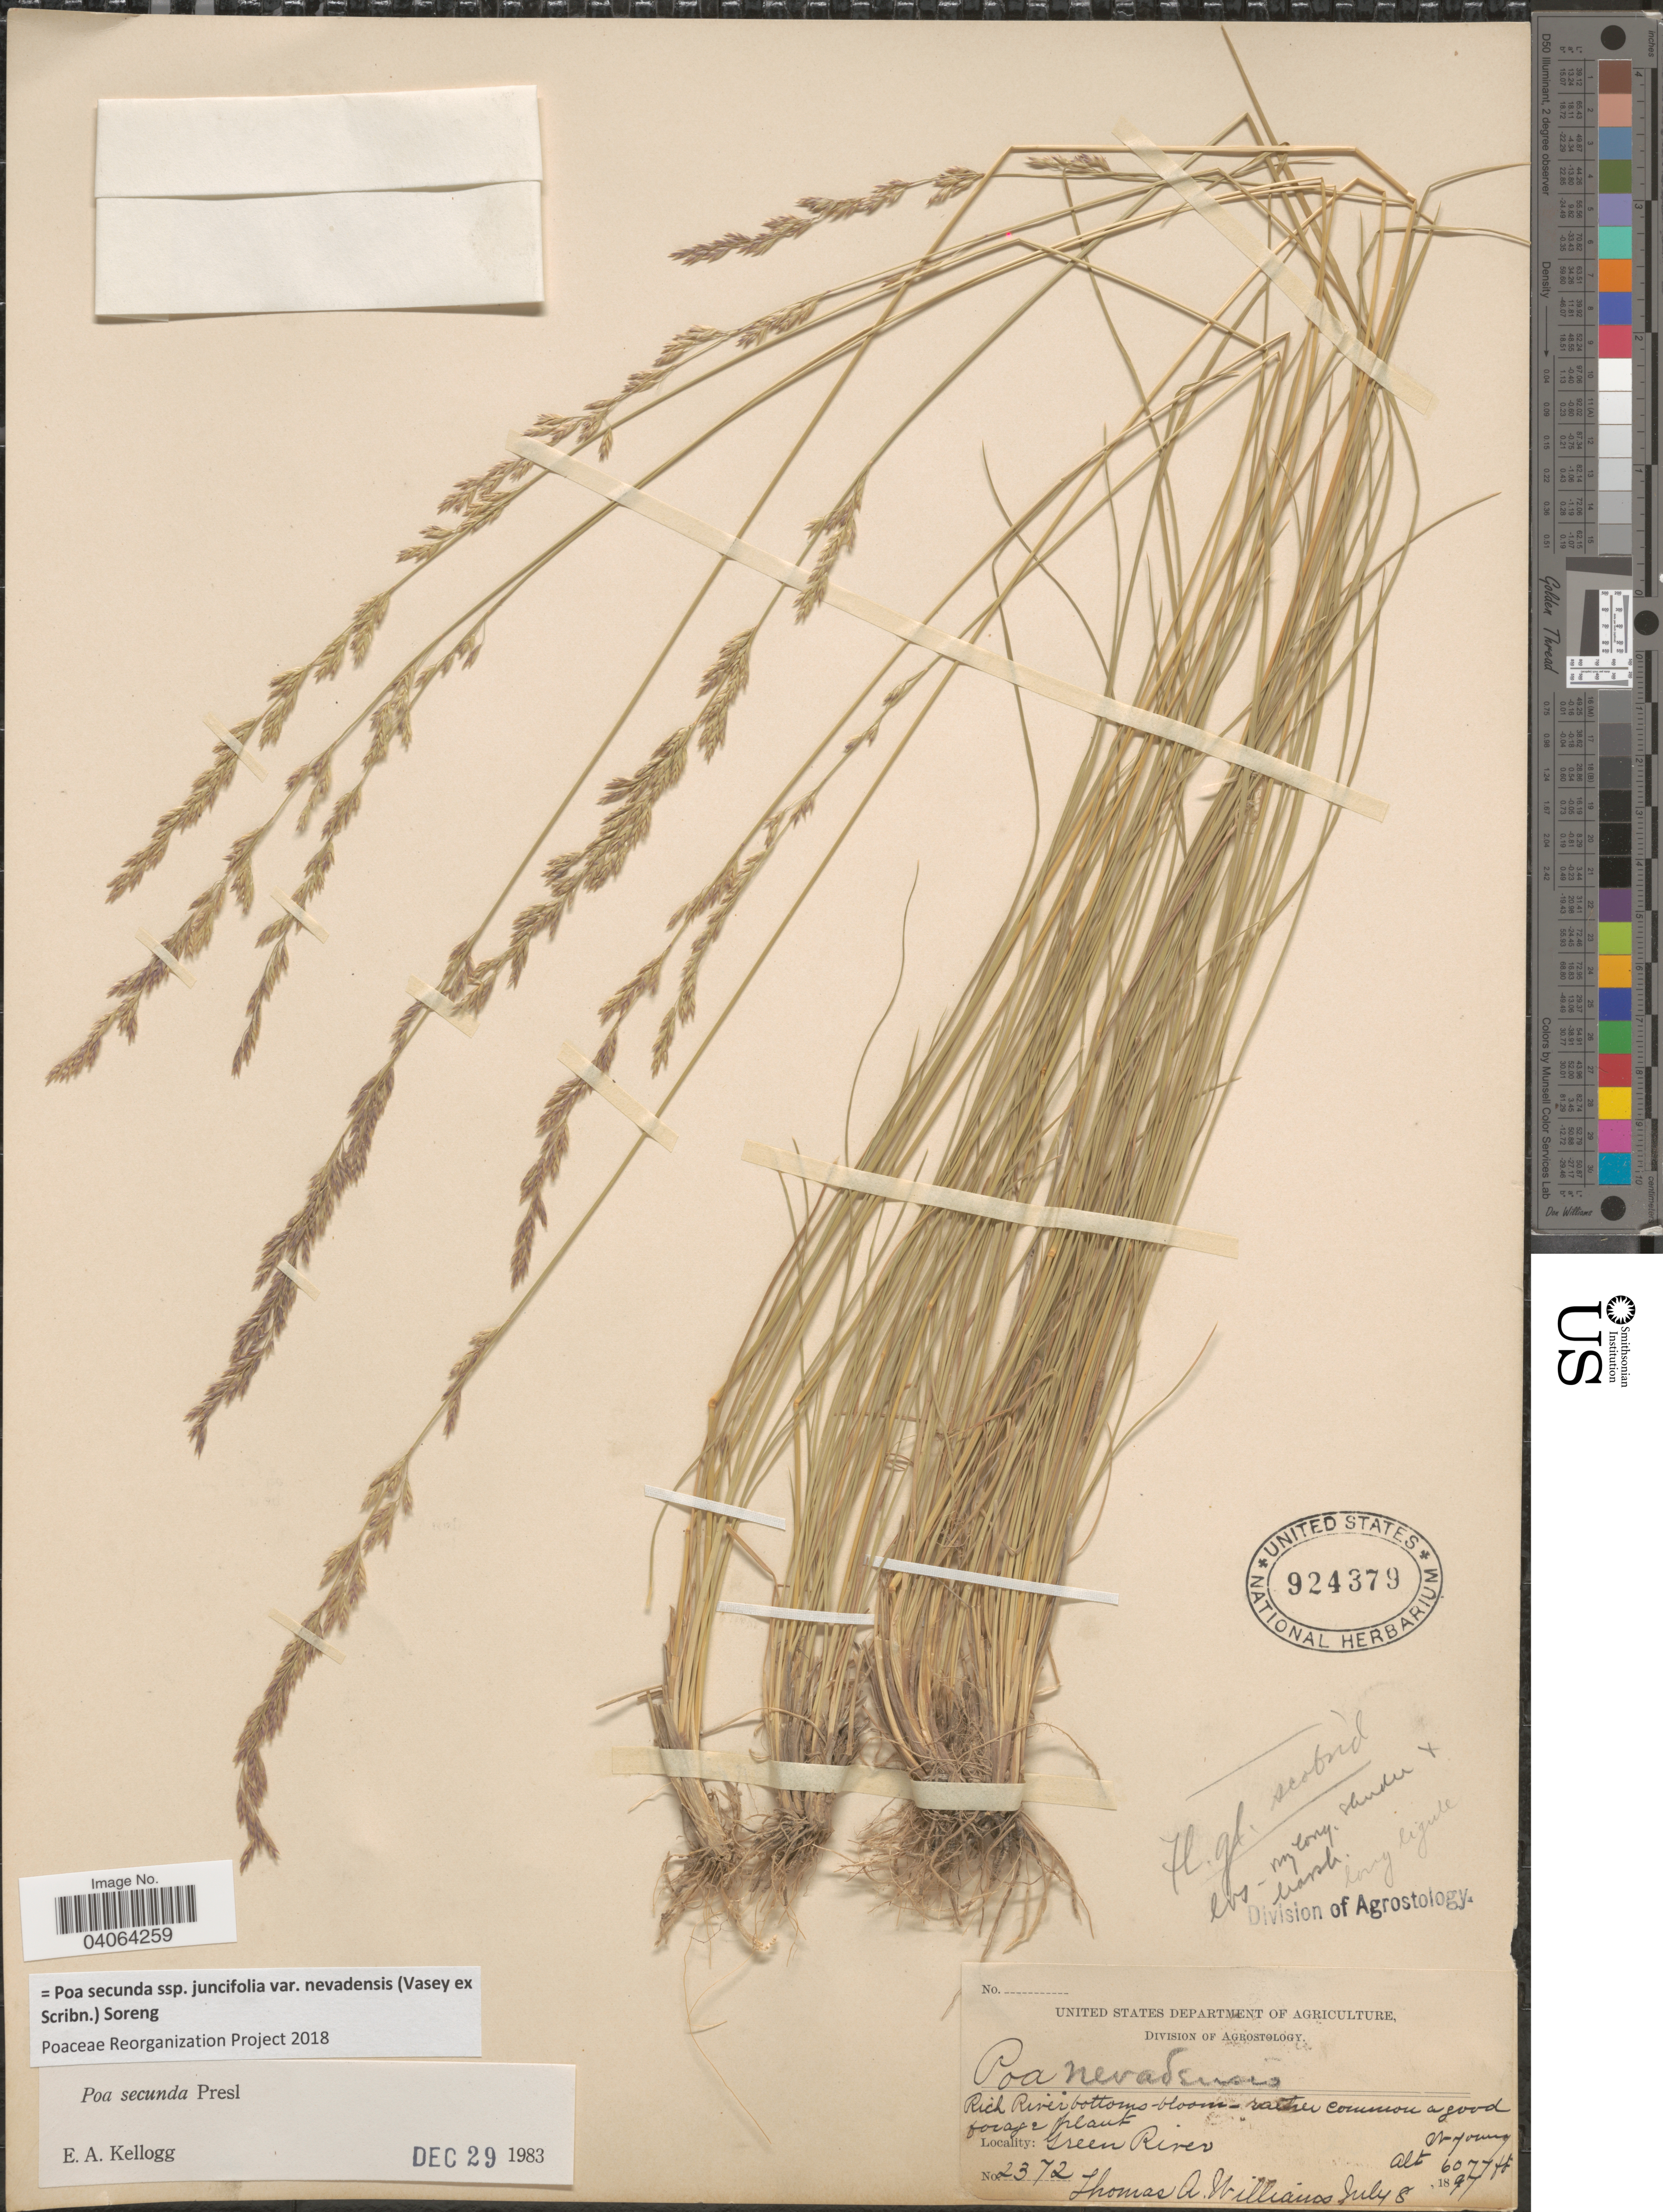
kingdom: Plantae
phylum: Tracheophyta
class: Liliopsida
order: Poales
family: Poaceae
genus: Poa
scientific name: Poa secunda subsp. juncifolia var. nevadensis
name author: (Vasey ex Scribn.) Soreng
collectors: T. A. Williams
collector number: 2372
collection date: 1897-07-08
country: United States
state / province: Wyoming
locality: Green River.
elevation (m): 1852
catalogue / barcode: US 924379